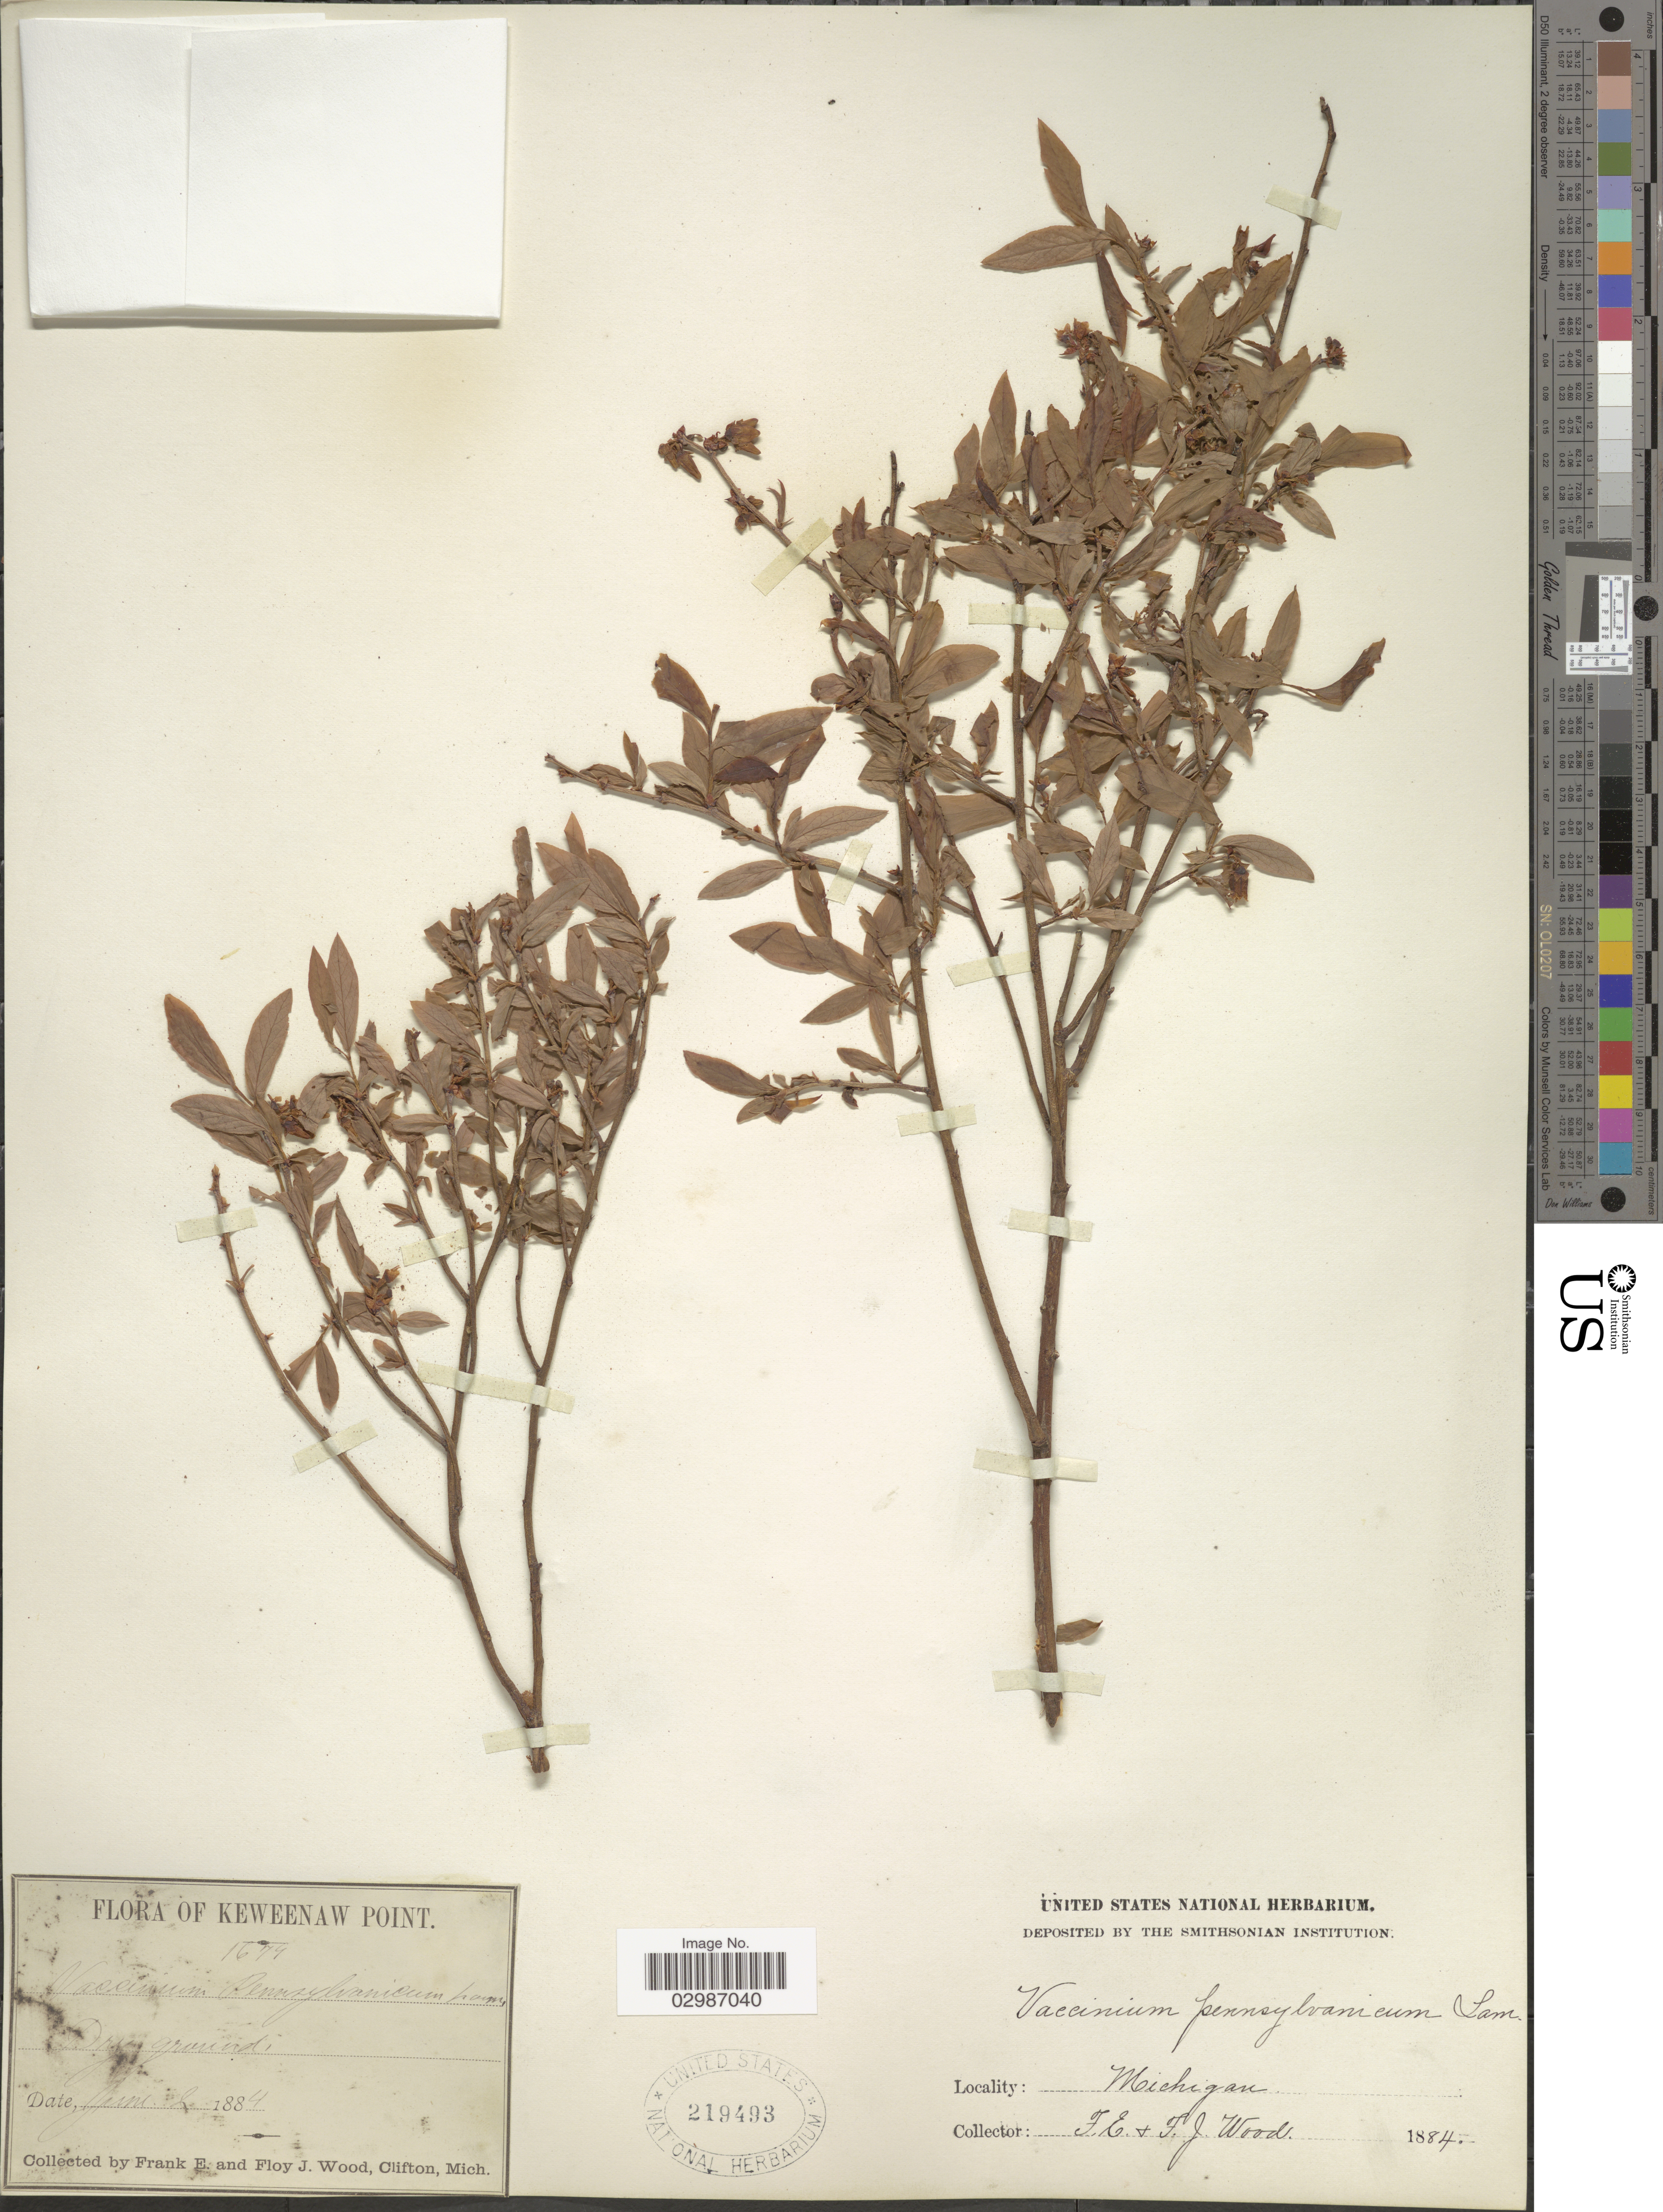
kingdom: Plantae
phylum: Tracheophyta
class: Magnoliopsida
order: Ericales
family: Ericaceae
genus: Vaccinium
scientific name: Vaccinium angustifolium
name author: Aiton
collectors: F. Wood & F. Wood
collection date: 1884-06-02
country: United States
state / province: Michigan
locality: Keweenaw Point. Dry ground.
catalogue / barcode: US 219493